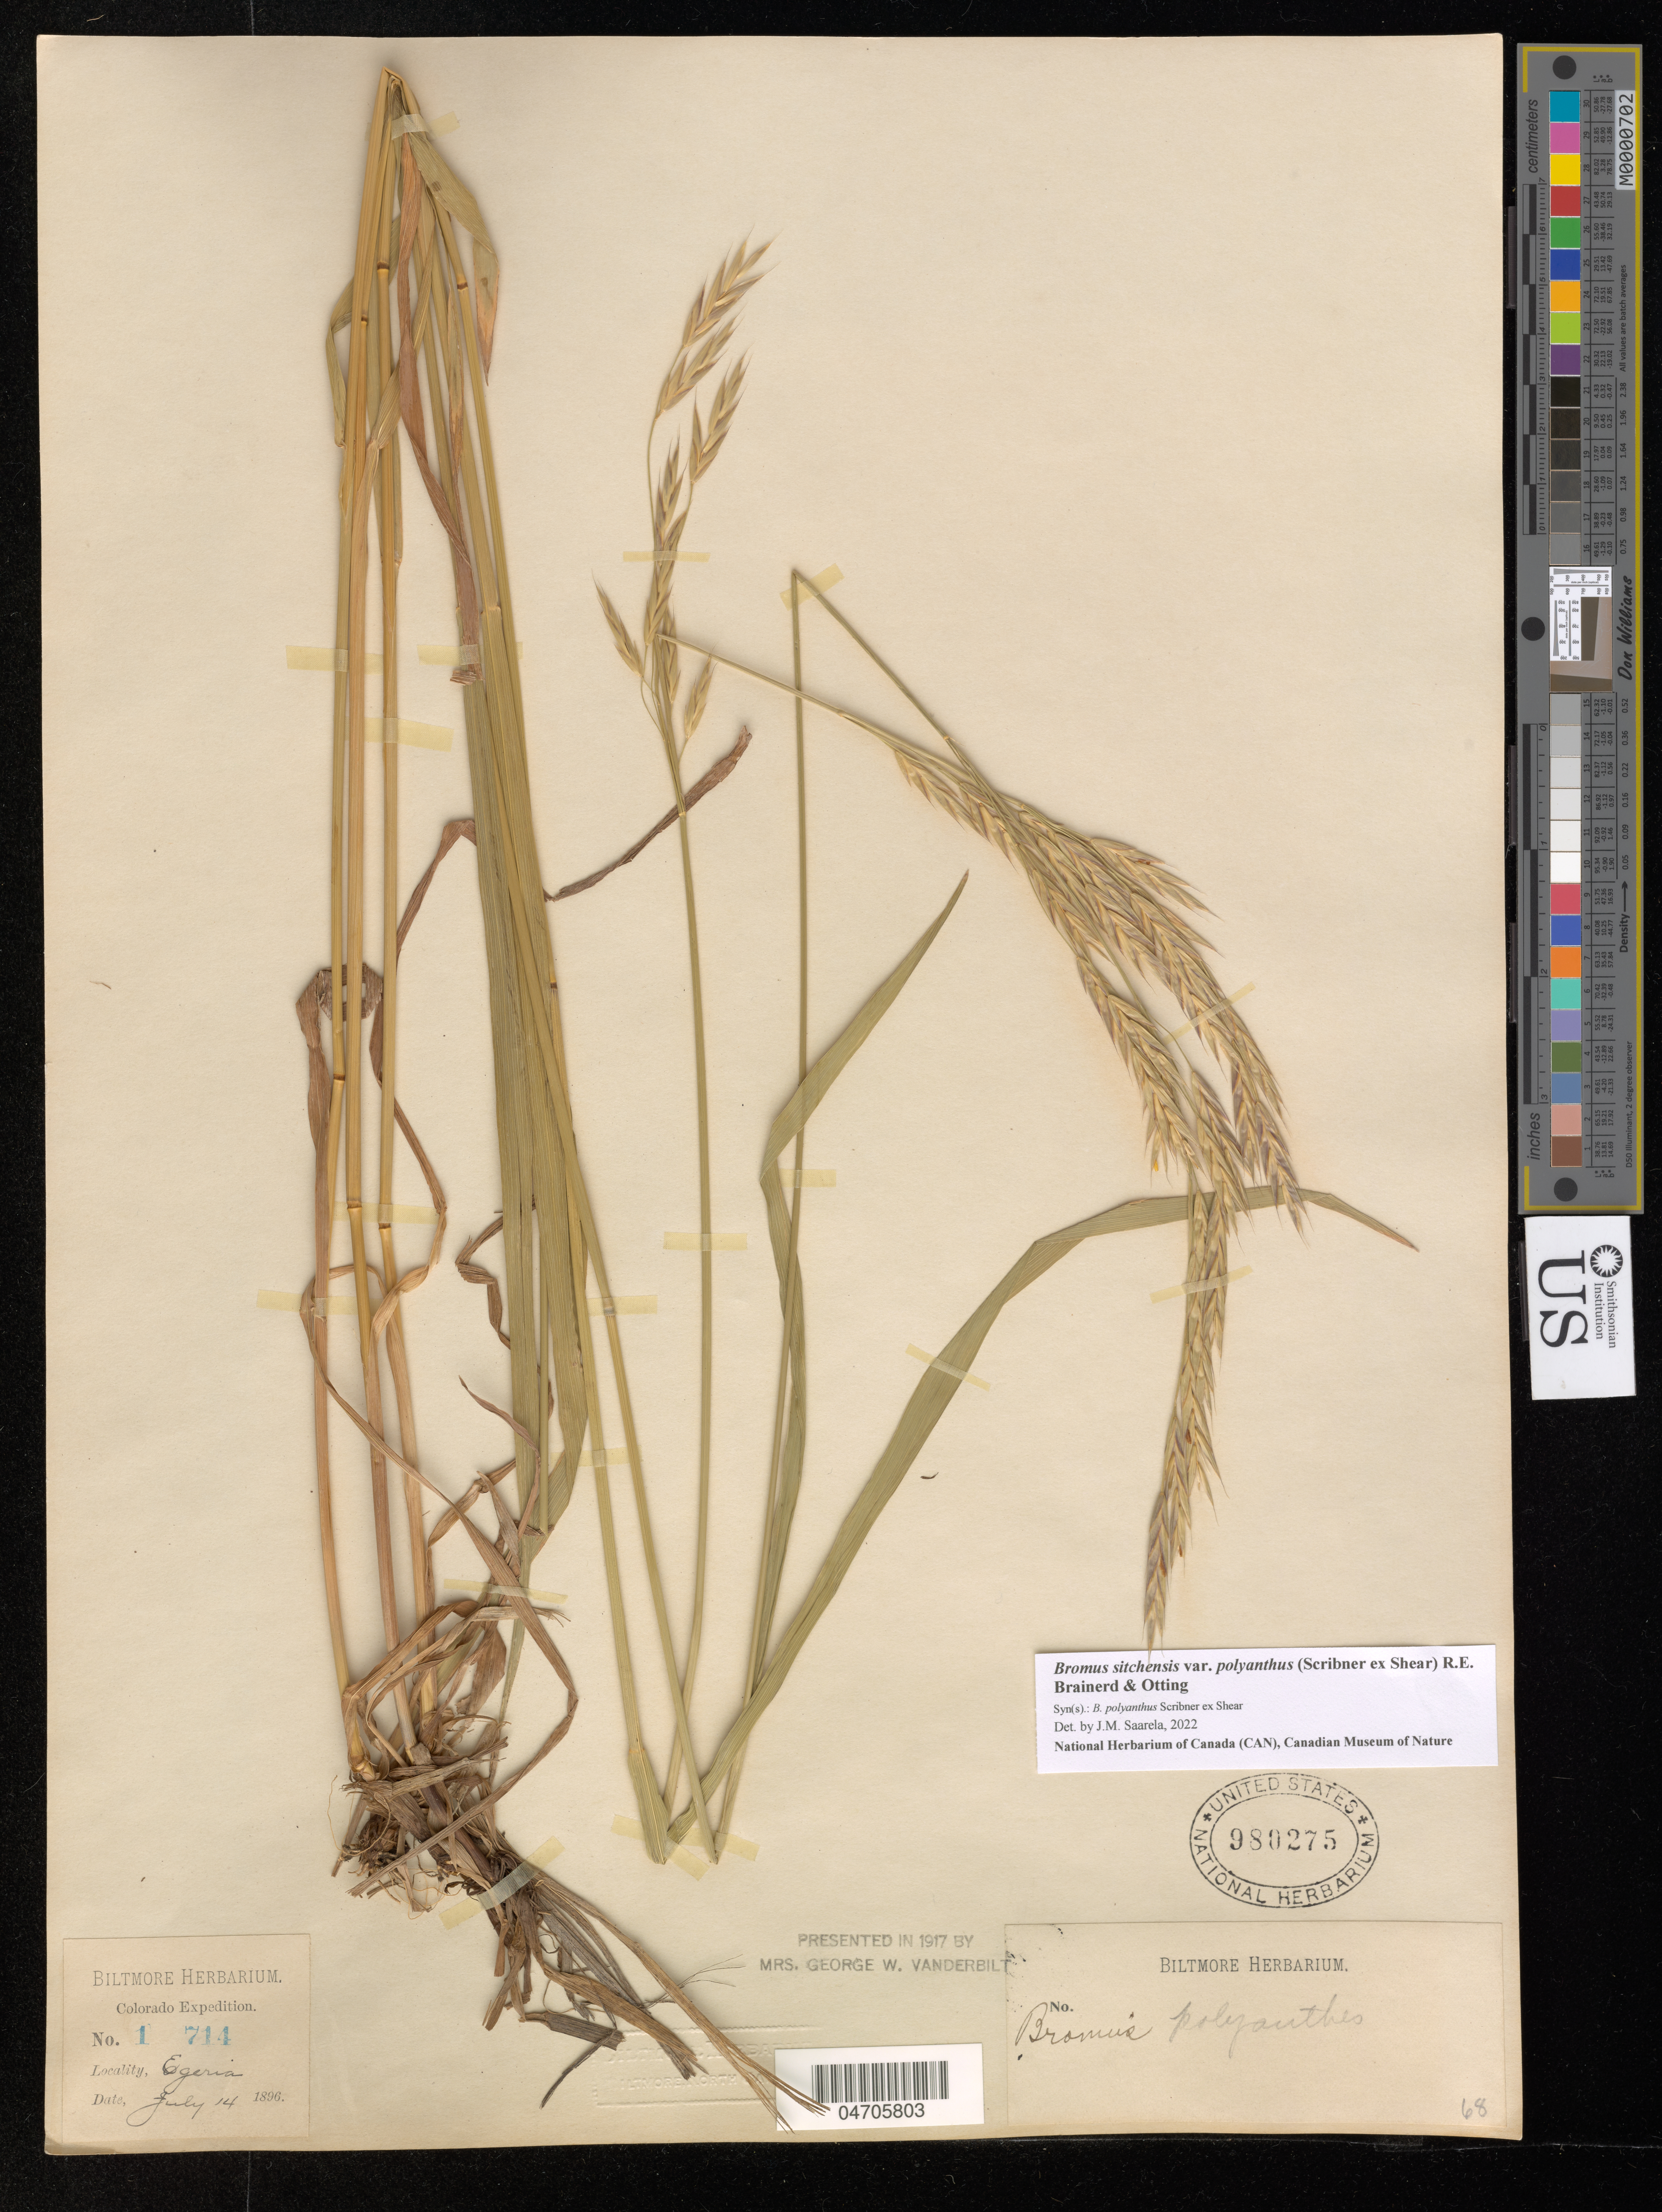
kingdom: Plantae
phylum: Tracheophyta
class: Liliopsida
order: Poales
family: Poaceae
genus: Bromus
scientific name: Bromus polyanthus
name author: Scribn. ex Shear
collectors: ex herb. Biltmore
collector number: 1714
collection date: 1896-07-14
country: United States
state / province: Colorado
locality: Colorado Expedition. Egeria.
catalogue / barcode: US 980275